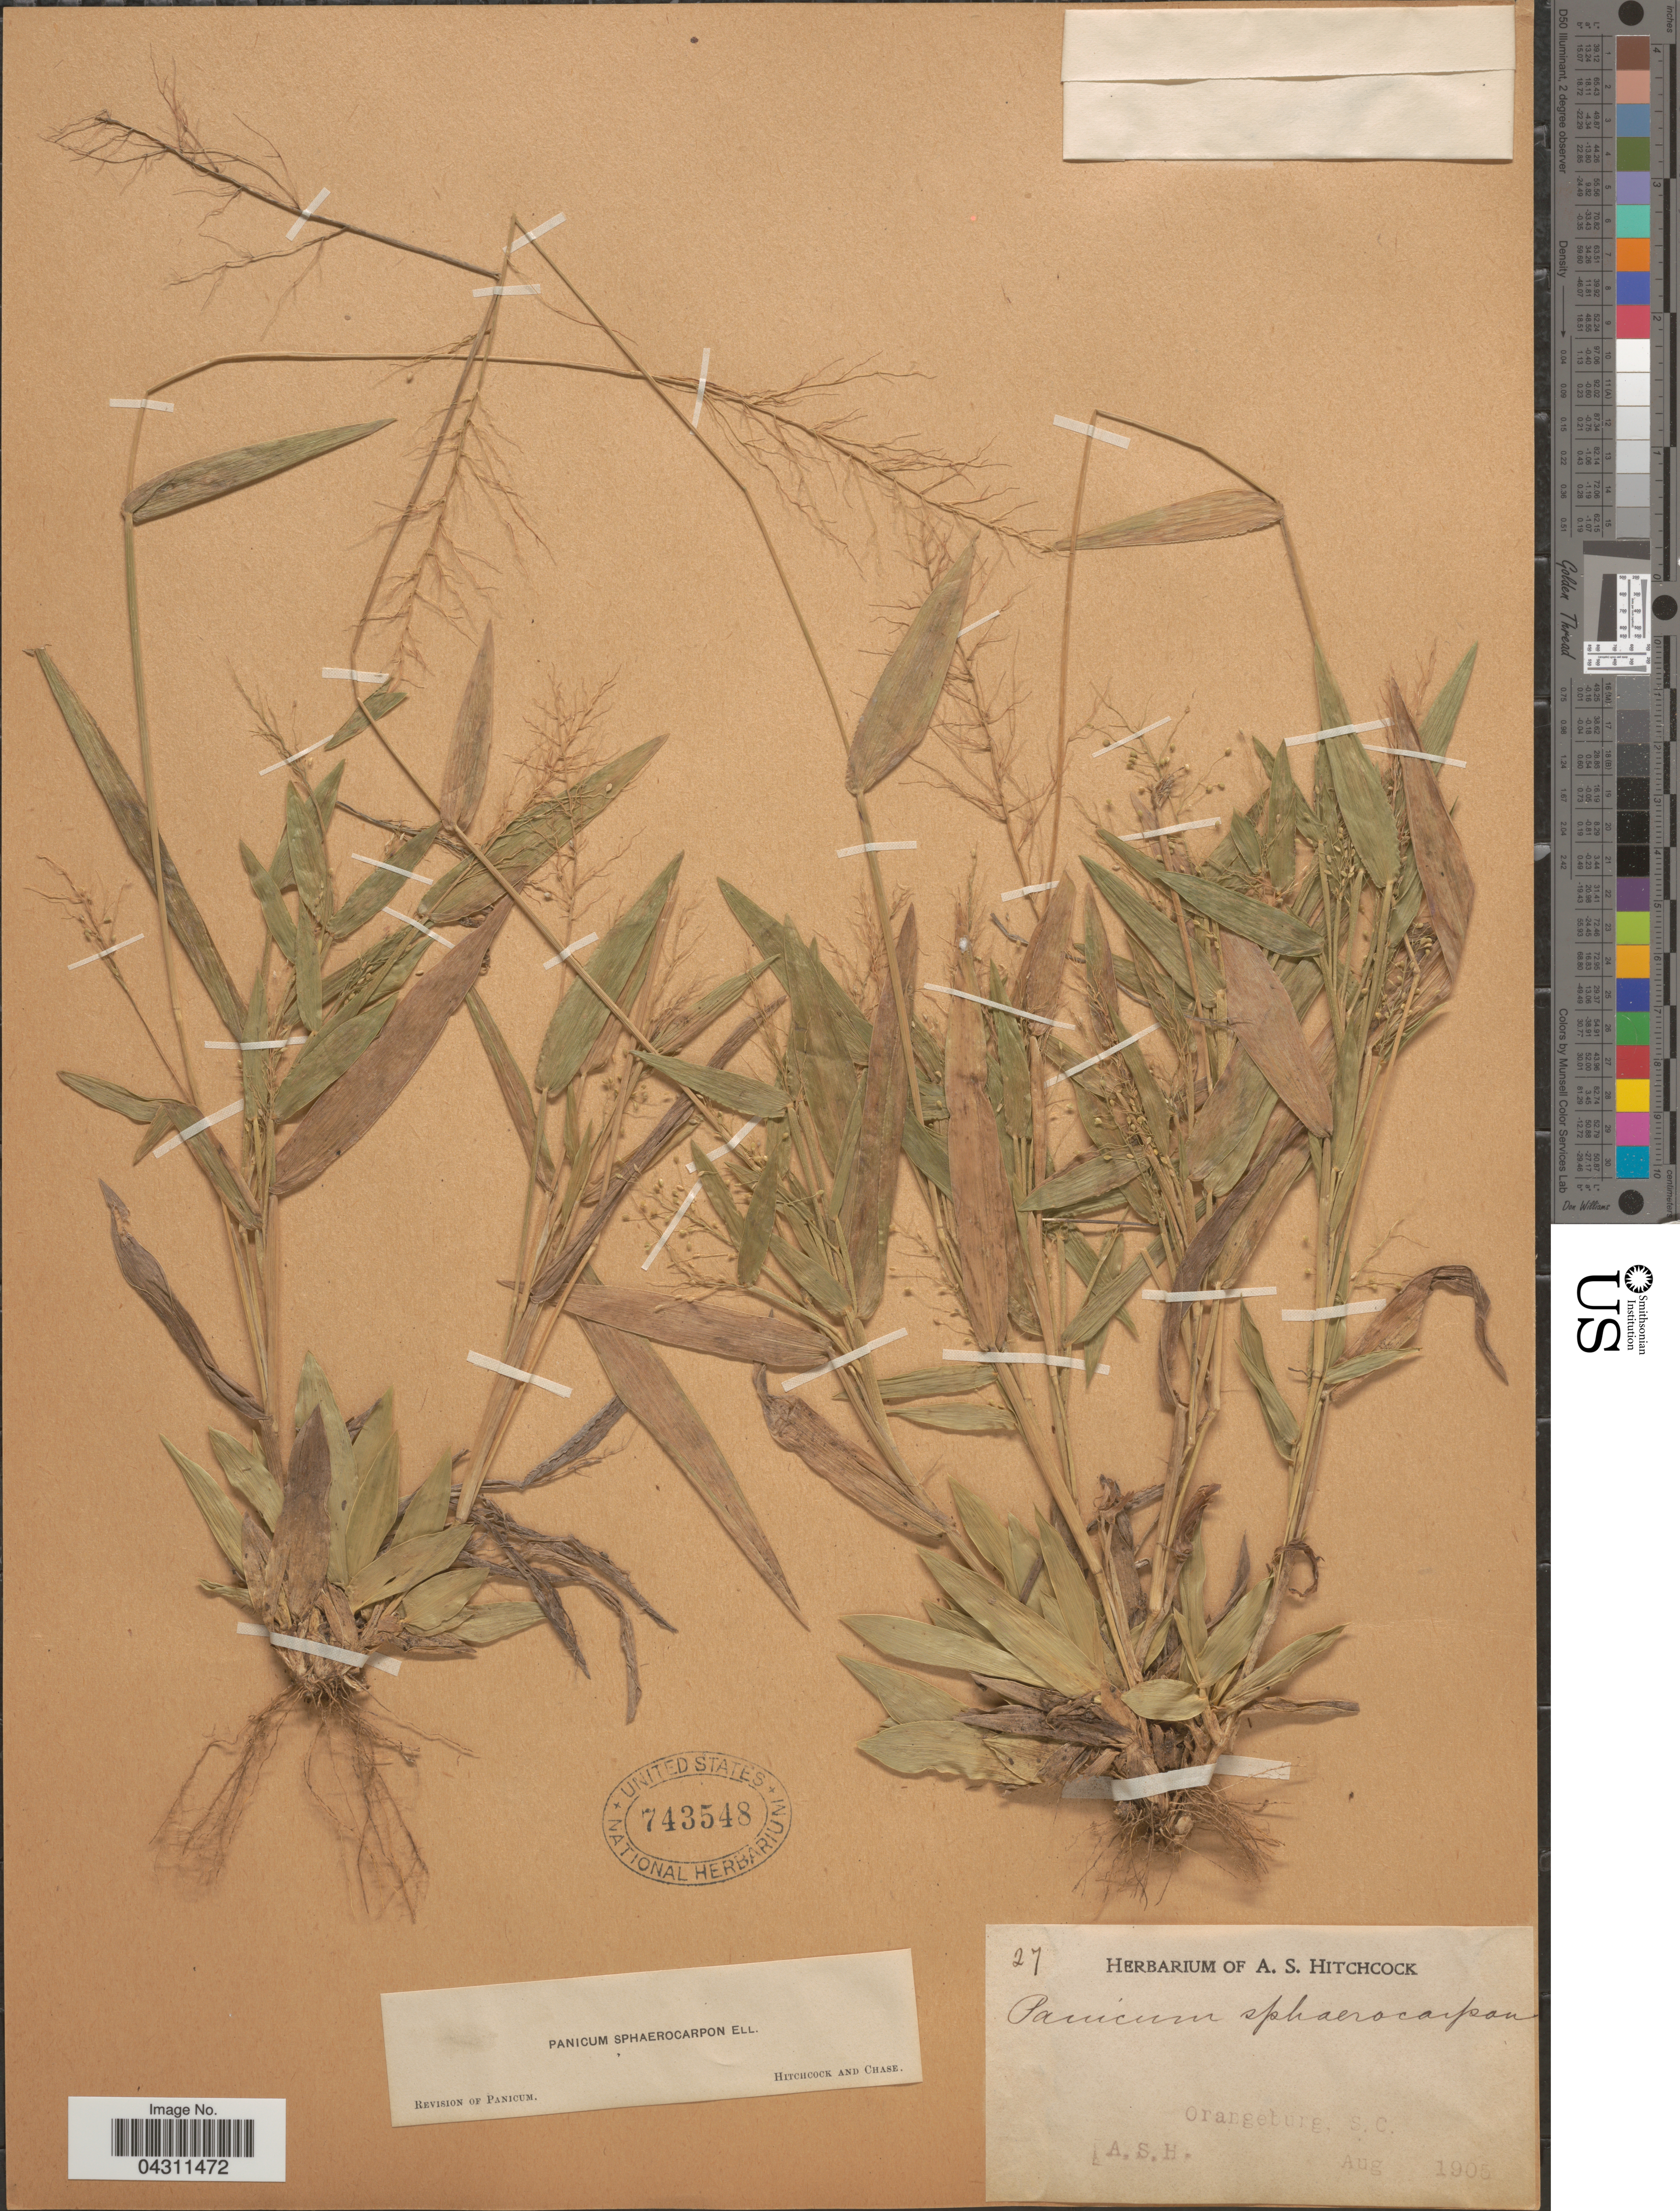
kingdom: Plantae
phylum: Tracheophyta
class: Liliopsida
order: Poales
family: Poaceae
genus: Dichanthelium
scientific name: Dichanthelium sphaerocarpon var. sphaerocarpon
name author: (Elliott) Gould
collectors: A. S. Hitchcock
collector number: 27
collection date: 1905-08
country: United States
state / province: South Carolina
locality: Orangeburg.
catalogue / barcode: US 743548